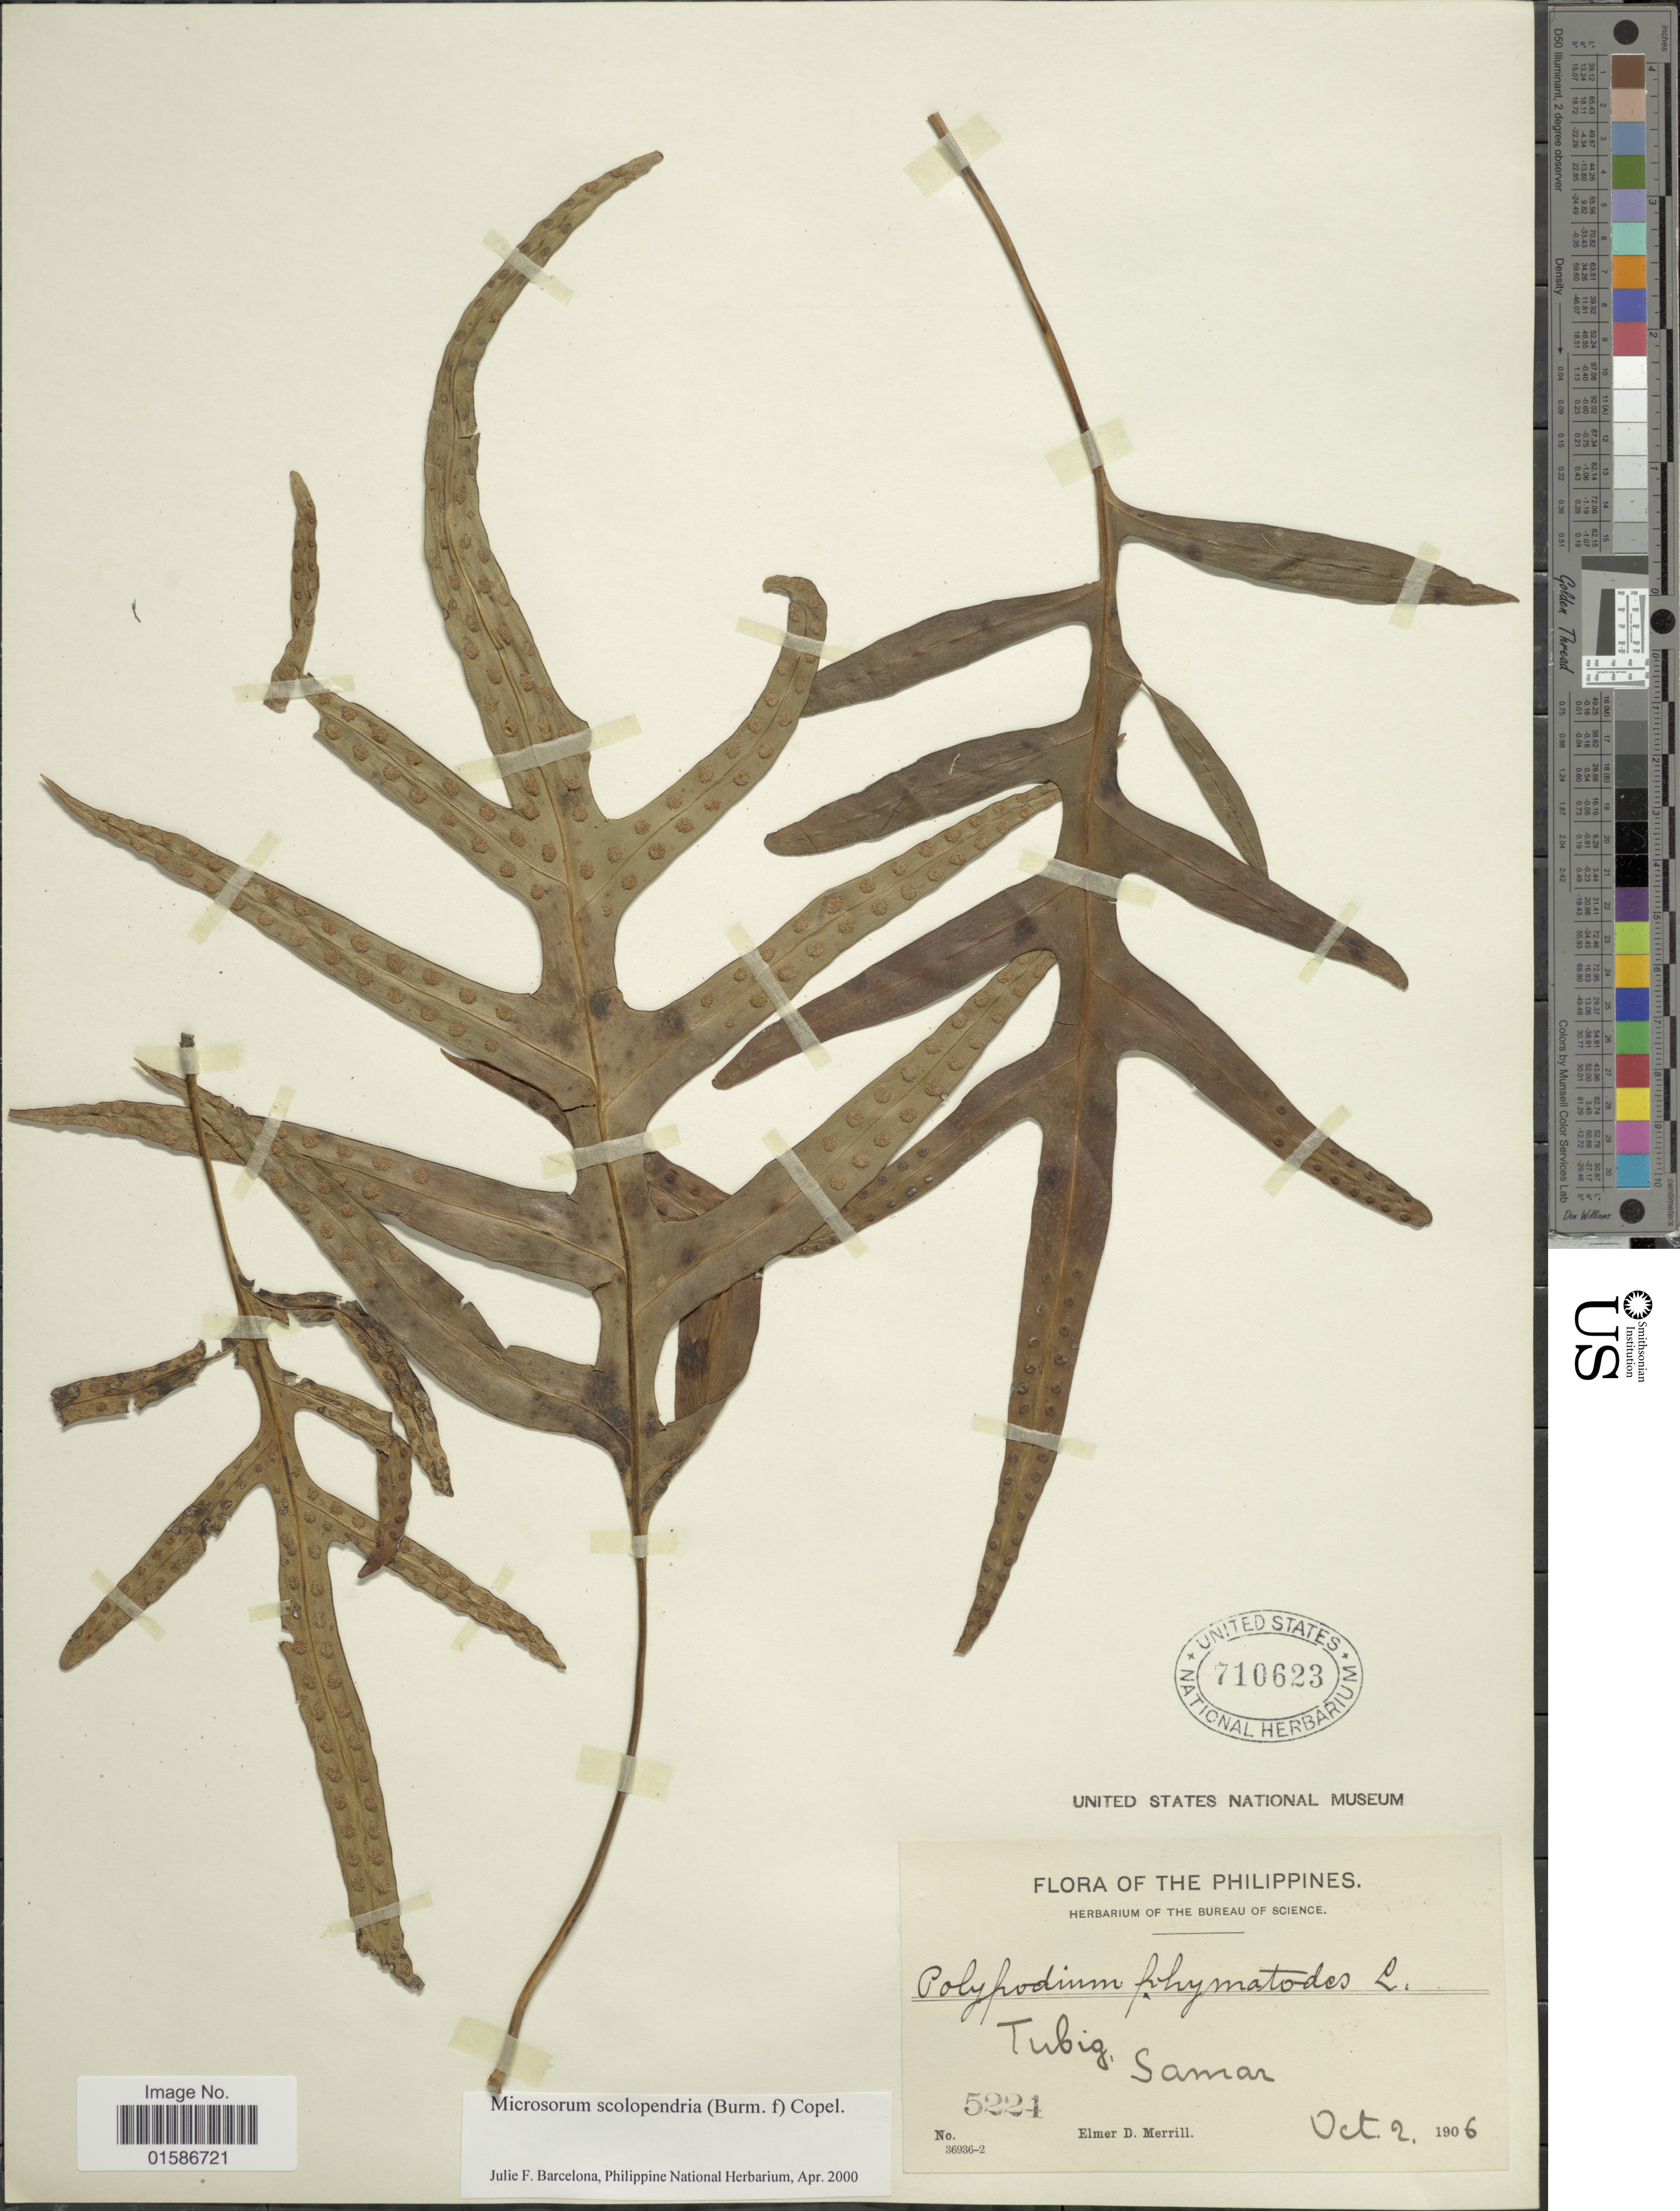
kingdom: Plantae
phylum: Tracheophyta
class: Polypodiopsida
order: Polypodiales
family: Polypodiaceae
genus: Microsorum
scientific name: Microsorum scolopendria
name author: (Burm. f.) Copel.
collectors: E. D. Merrill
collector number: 5224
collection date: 1906-10-02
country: Philippines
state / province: Eastern Visayas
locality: Tubig, Samar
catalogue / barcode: US 710623